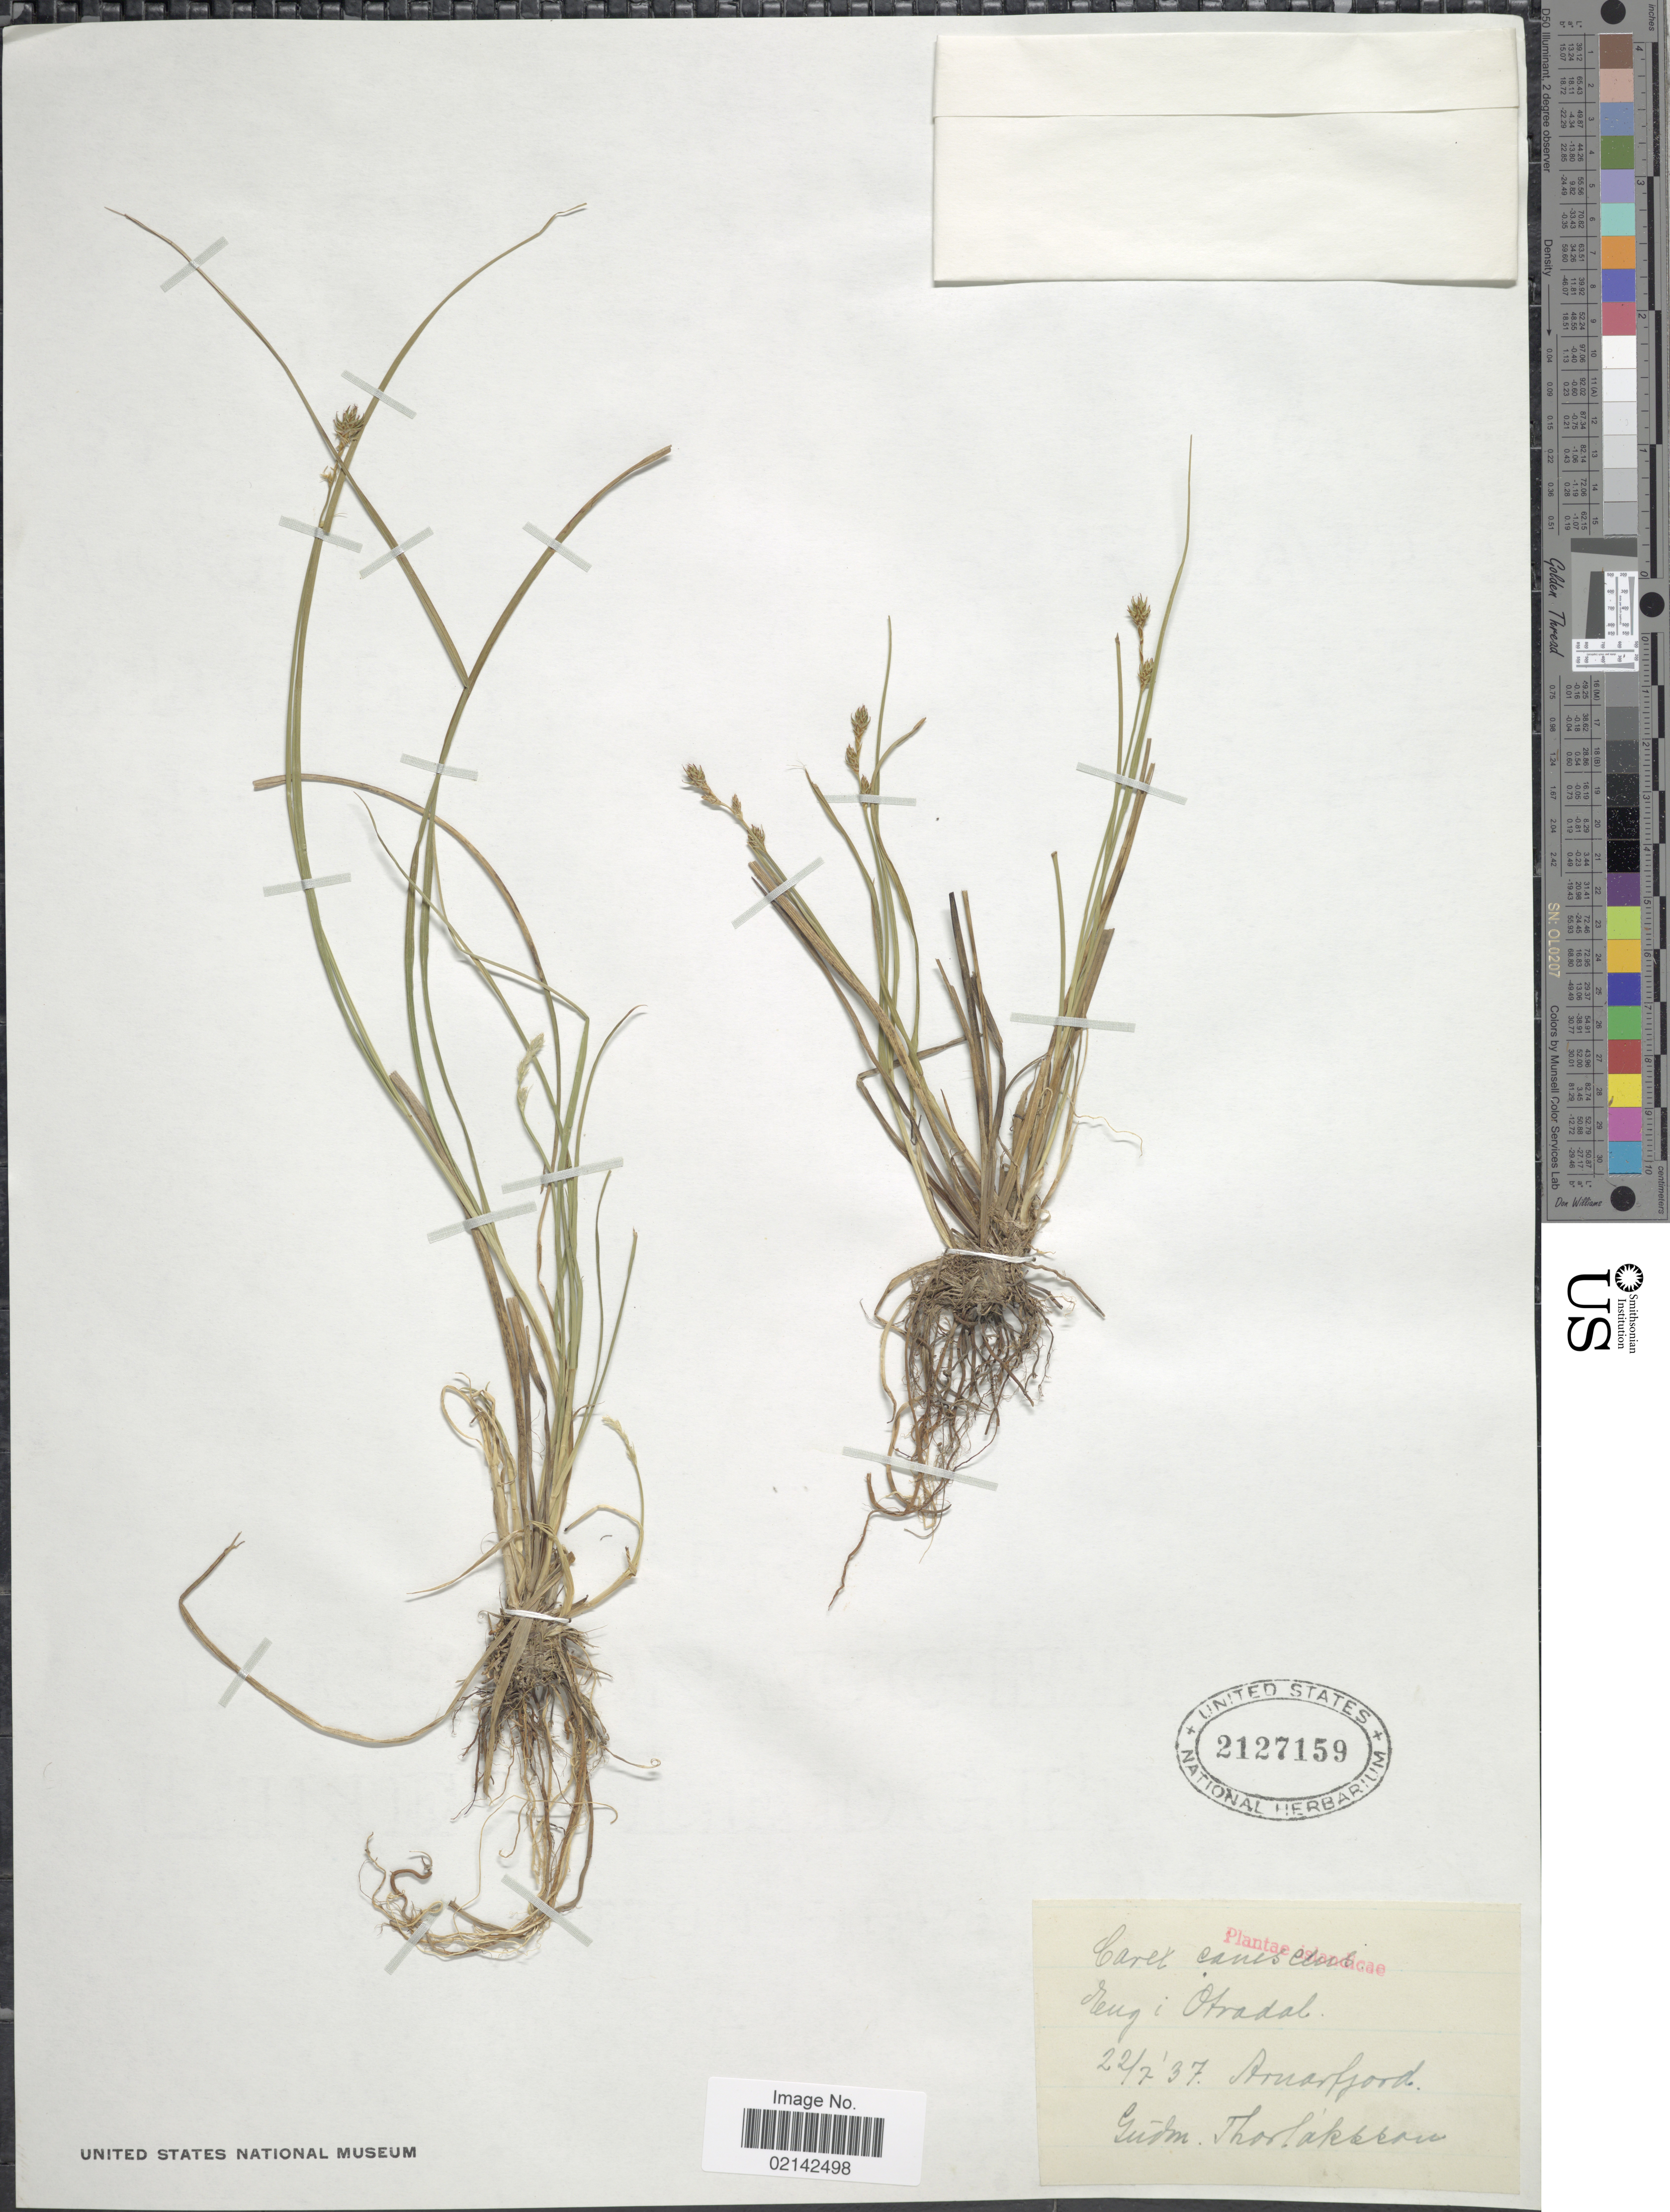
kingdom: Plantae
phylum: Tracheophyta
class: Liliopsida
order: Poales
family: Cyperaceae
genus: Carex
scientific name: Carex sp.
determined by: Strong, Mark T., (BOT), Smithsonian Institution - National Museum of Natural History (UNITED STATES)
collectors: G. Thorlaksson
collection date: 1937-07-22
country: Iceland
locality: Arnarfjord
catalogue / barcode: US 2127159